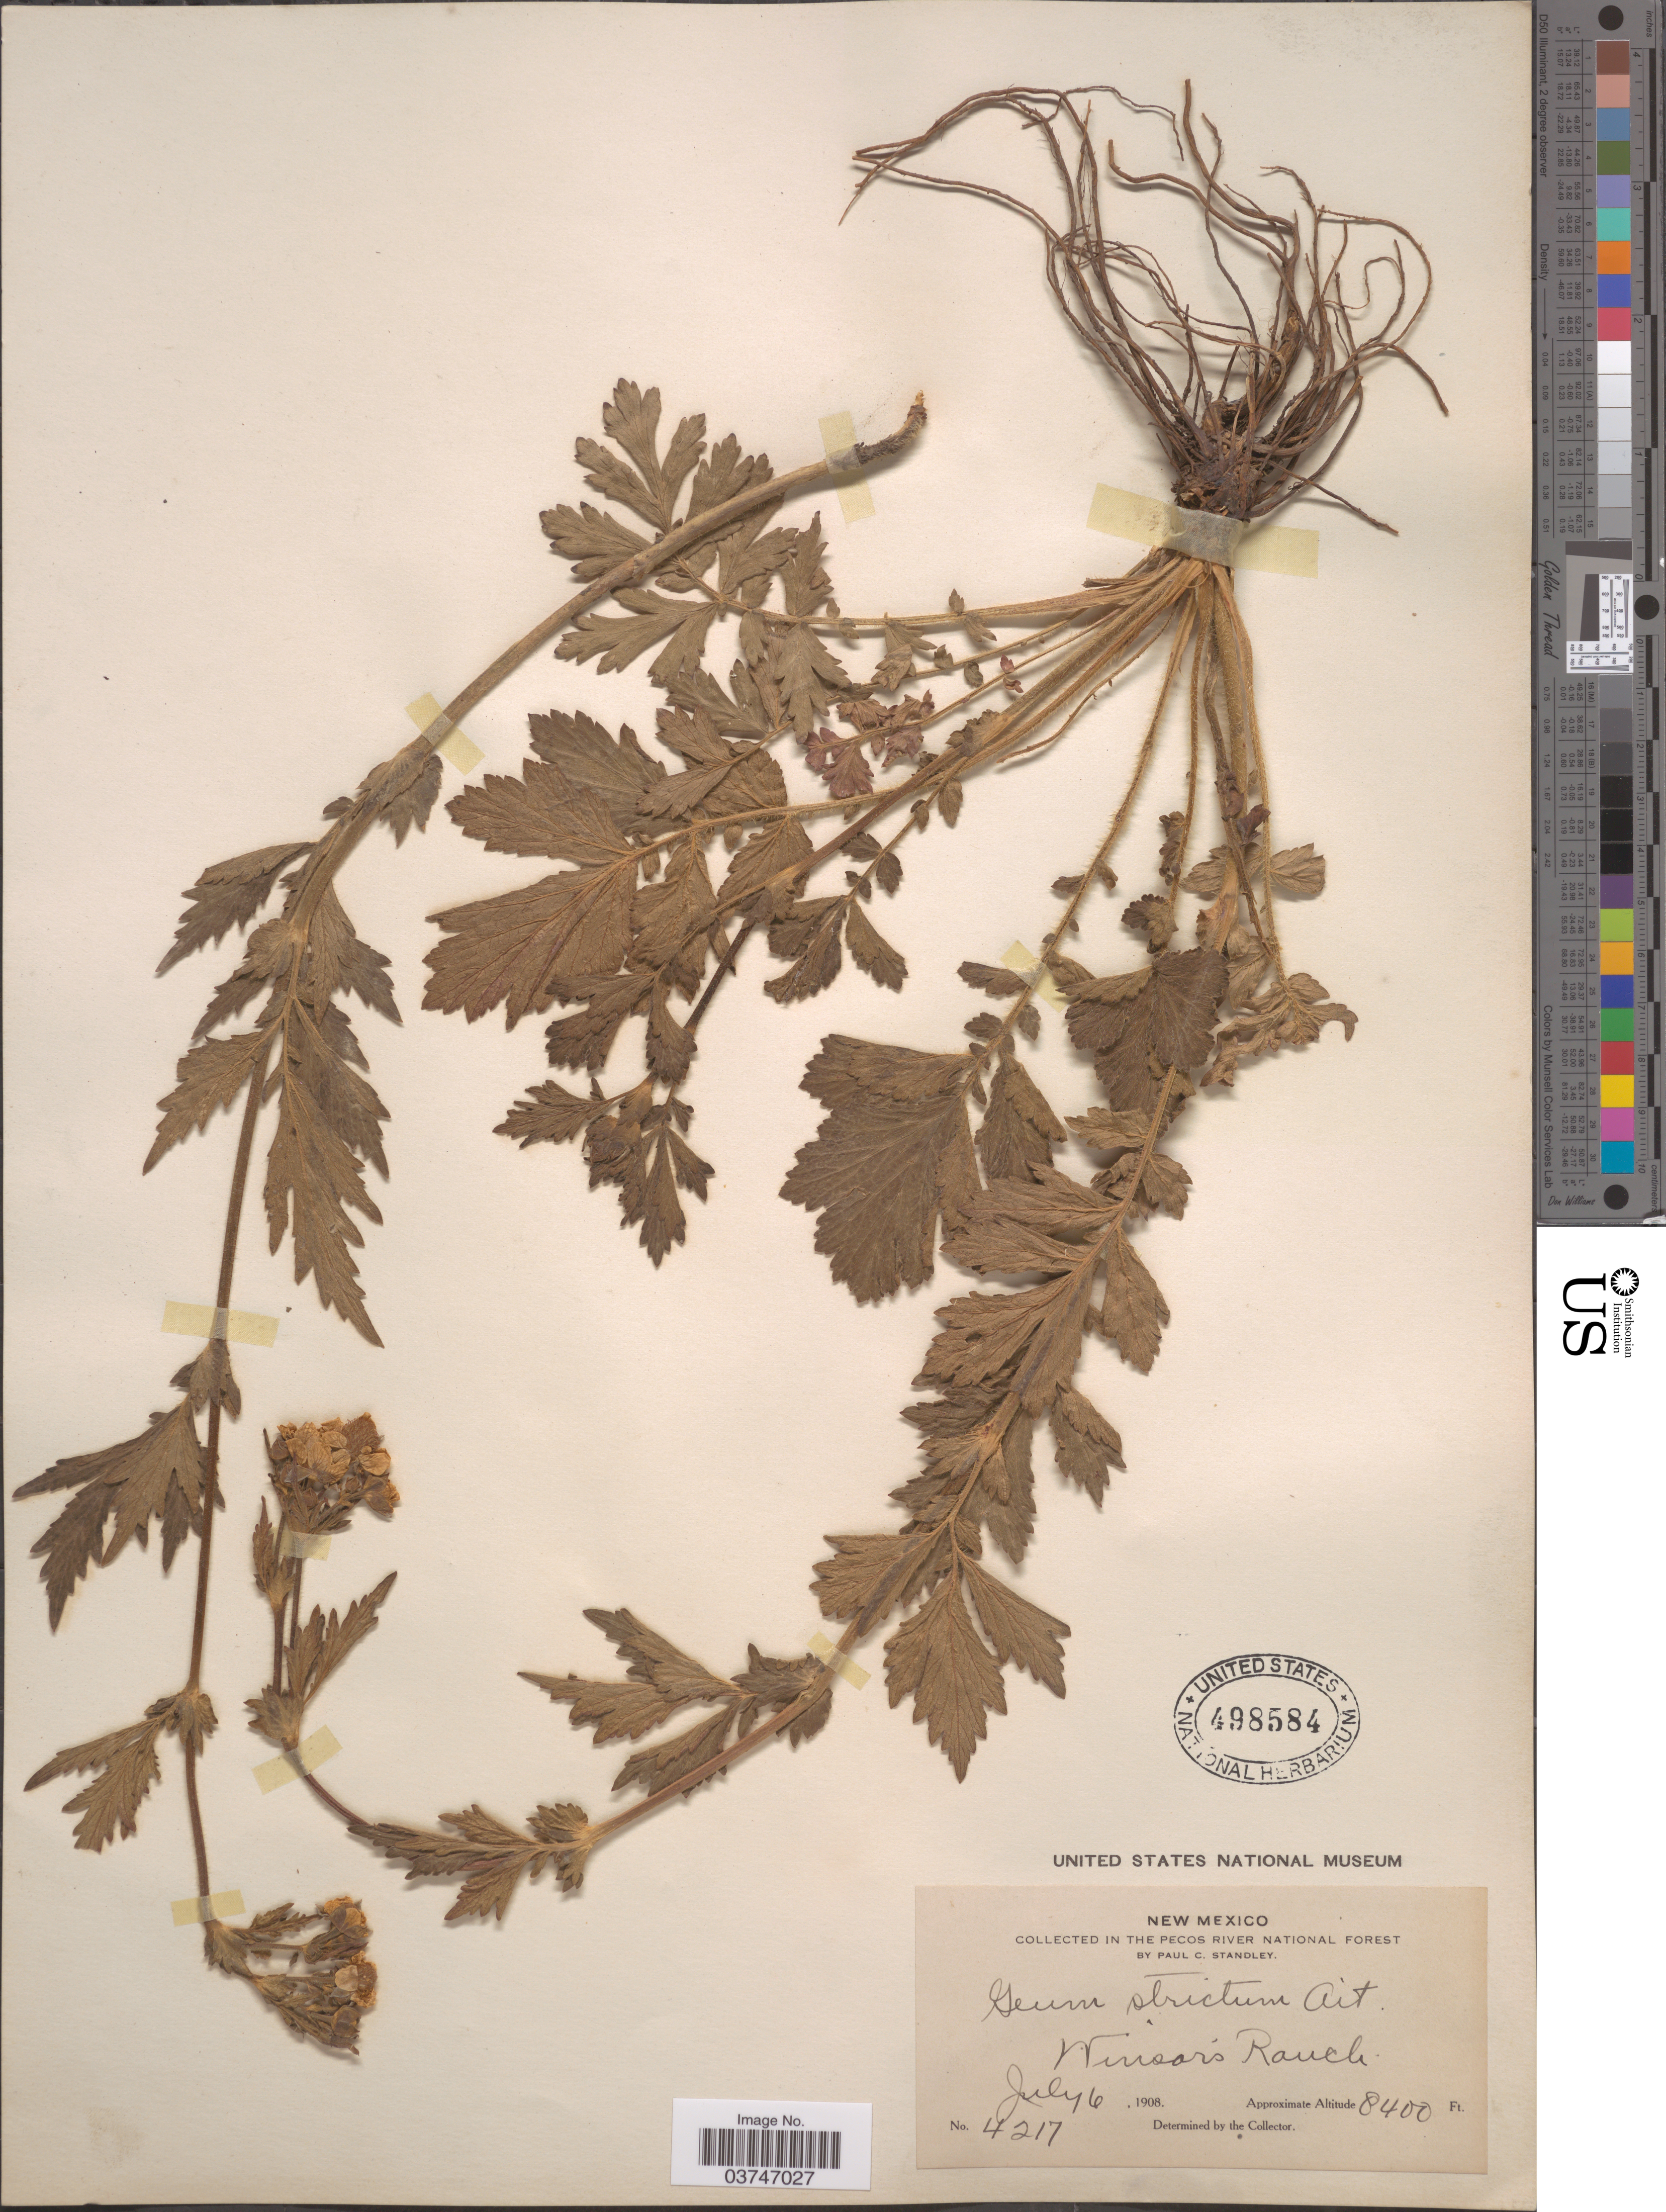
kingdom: Plantae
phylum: Tracheophyta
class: Magnoliopsida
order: Rosales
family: Rosaceae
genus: Geum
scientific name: Geum aleppicum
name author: Jacq.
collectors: P. C. Standley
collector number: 4217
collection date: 1908-07-06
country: United States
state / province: New Mexico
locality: Pecos River National Forest. Winsor's Ranch.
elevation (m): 2560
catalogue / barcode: US 498584